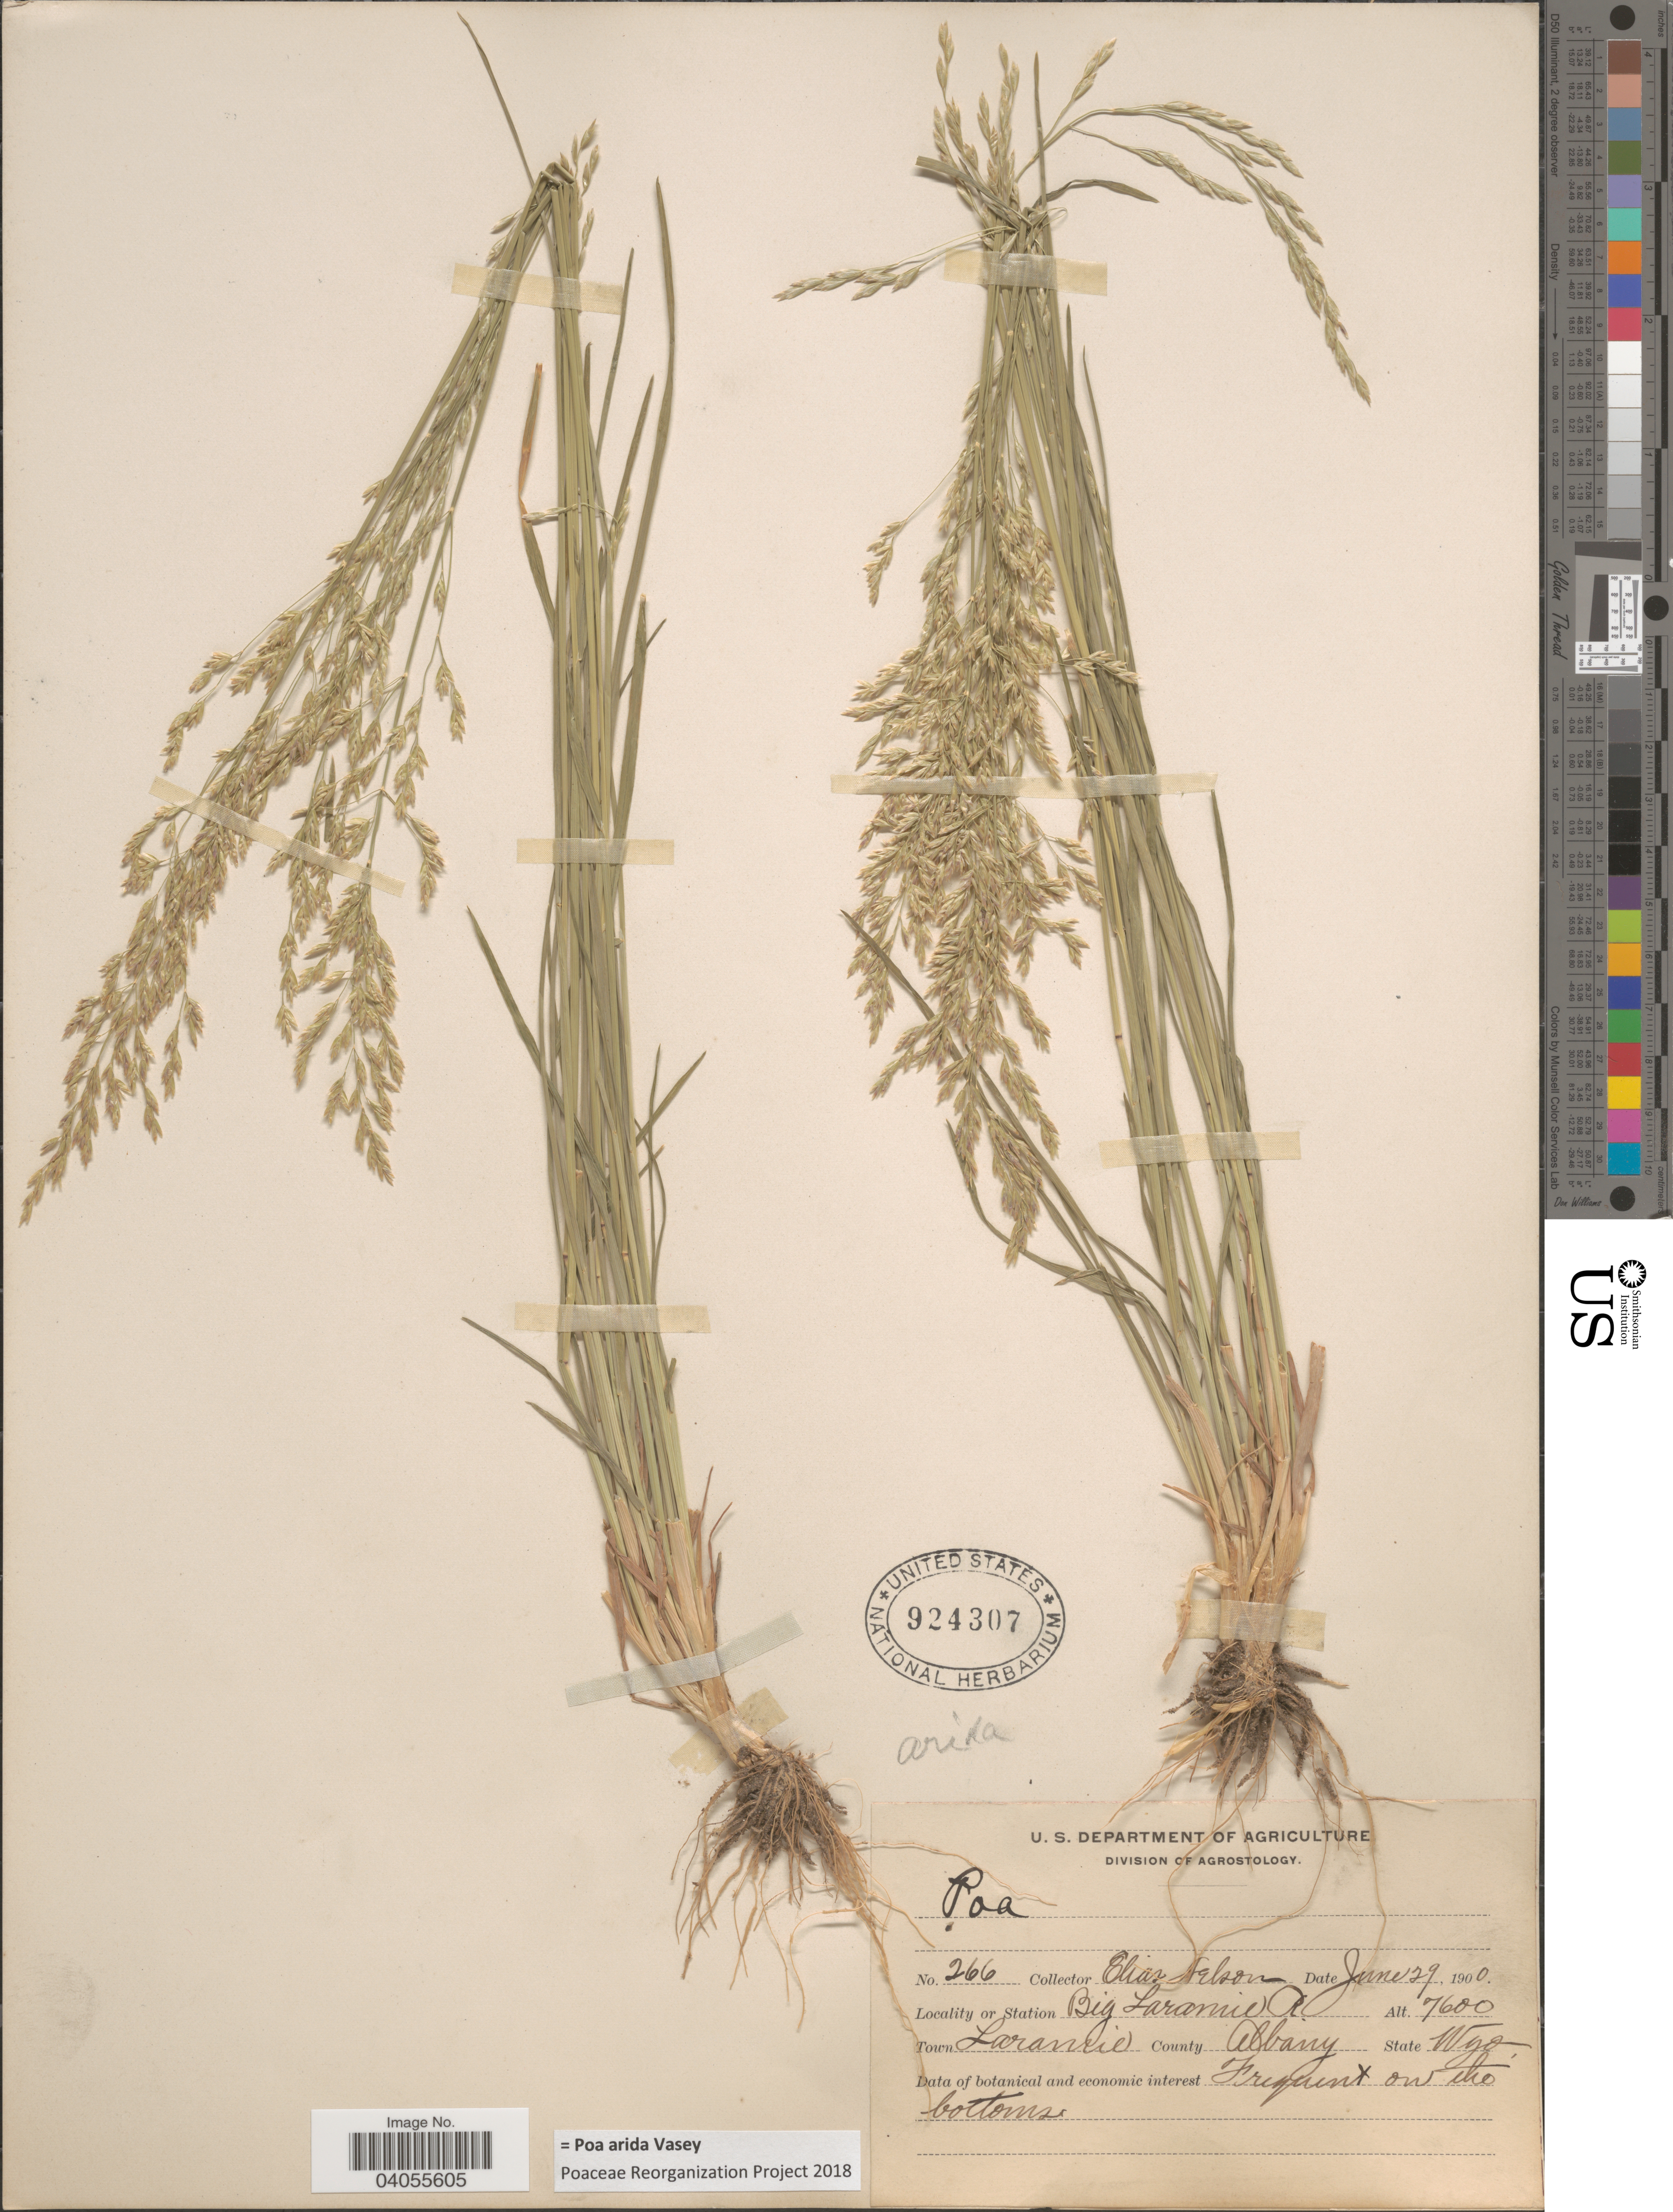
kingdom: Plantae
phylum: Tracheophyta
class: Liliopsida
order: Poales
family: Poaceae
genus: Poa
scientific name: Poa arida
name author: Vasey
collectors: E. Nelson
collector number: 266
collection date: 1900-06-29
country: United States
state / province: Wyoming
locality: Station Big Laramie R. Town Laramie. County Albany.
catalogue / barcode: US 924307